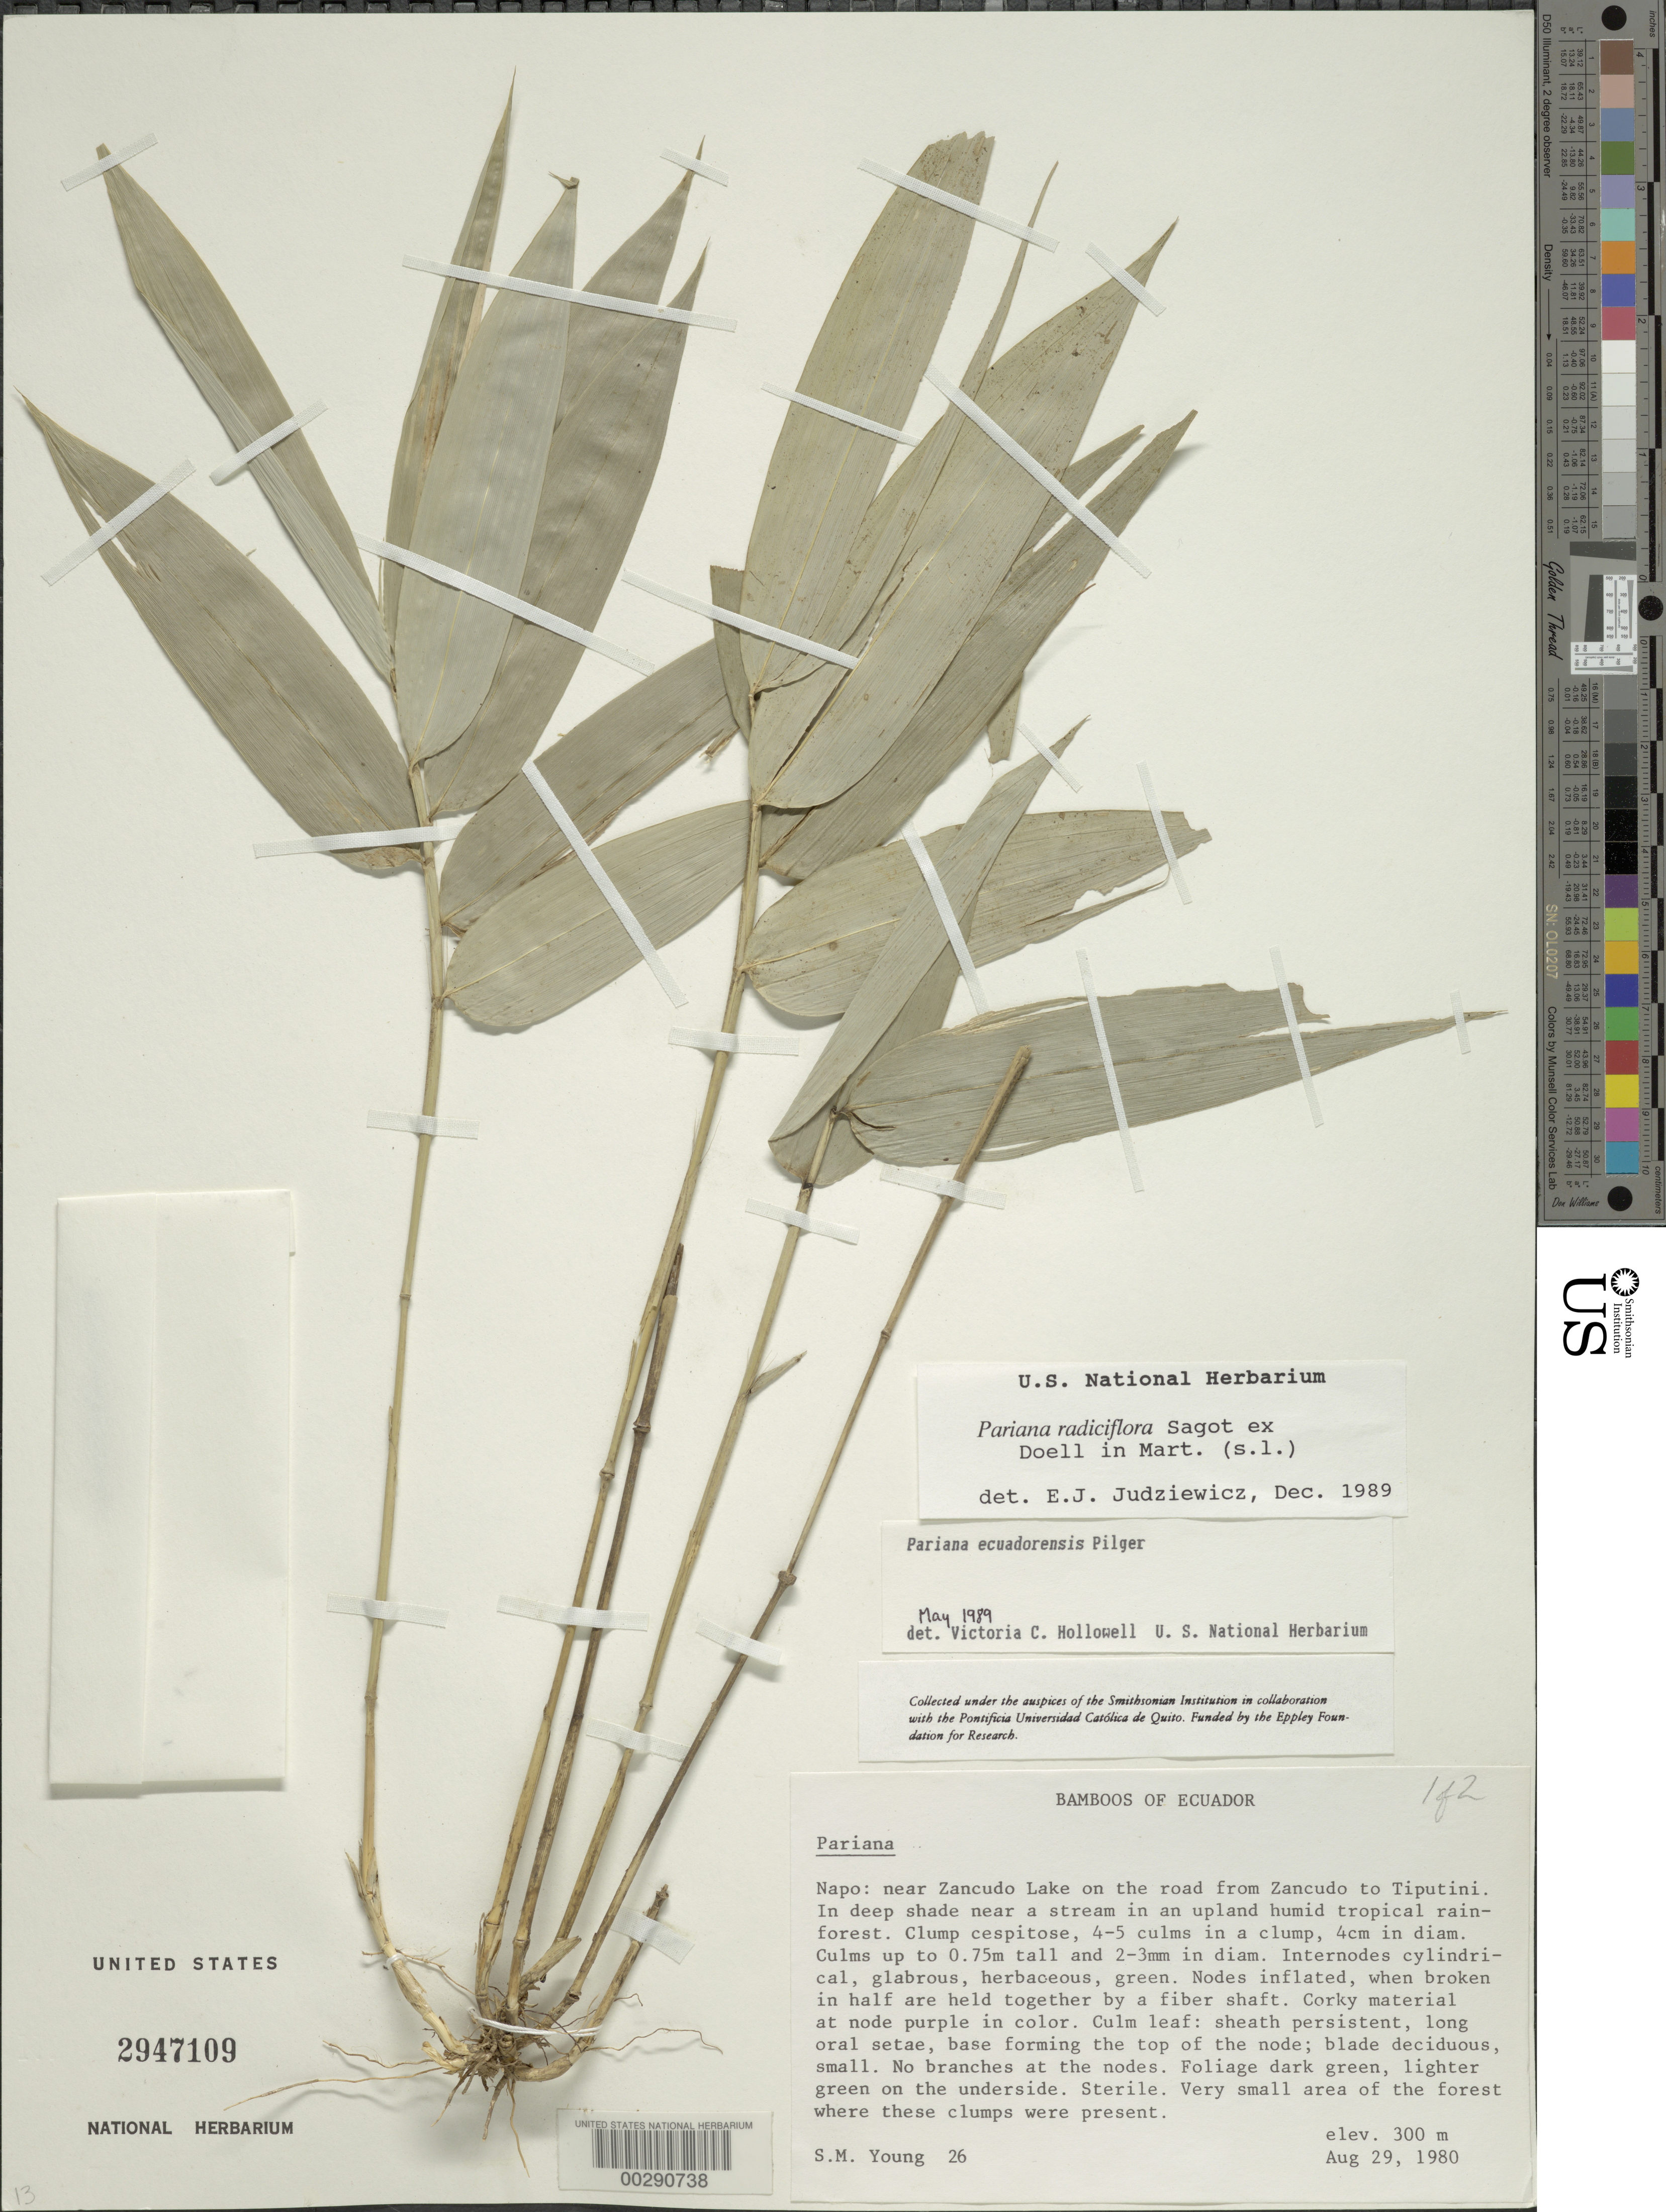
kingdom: Plantae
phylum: Tracheophyta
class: Liliopsida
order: Poales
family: Poaceae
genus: Pariana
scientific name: Pariana radiciflora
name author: Sagot ex Döll in Mart.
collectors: S. Young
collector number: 26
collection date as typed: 29 Aug 1980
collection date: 1980-08-29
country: Ecuador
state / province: Napo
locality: Near zancudo lake on the road from zancudo to tiputini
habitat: In deep shade near a strean in an upland humid tropical rain forest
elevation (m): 300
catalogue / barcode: US 2947109